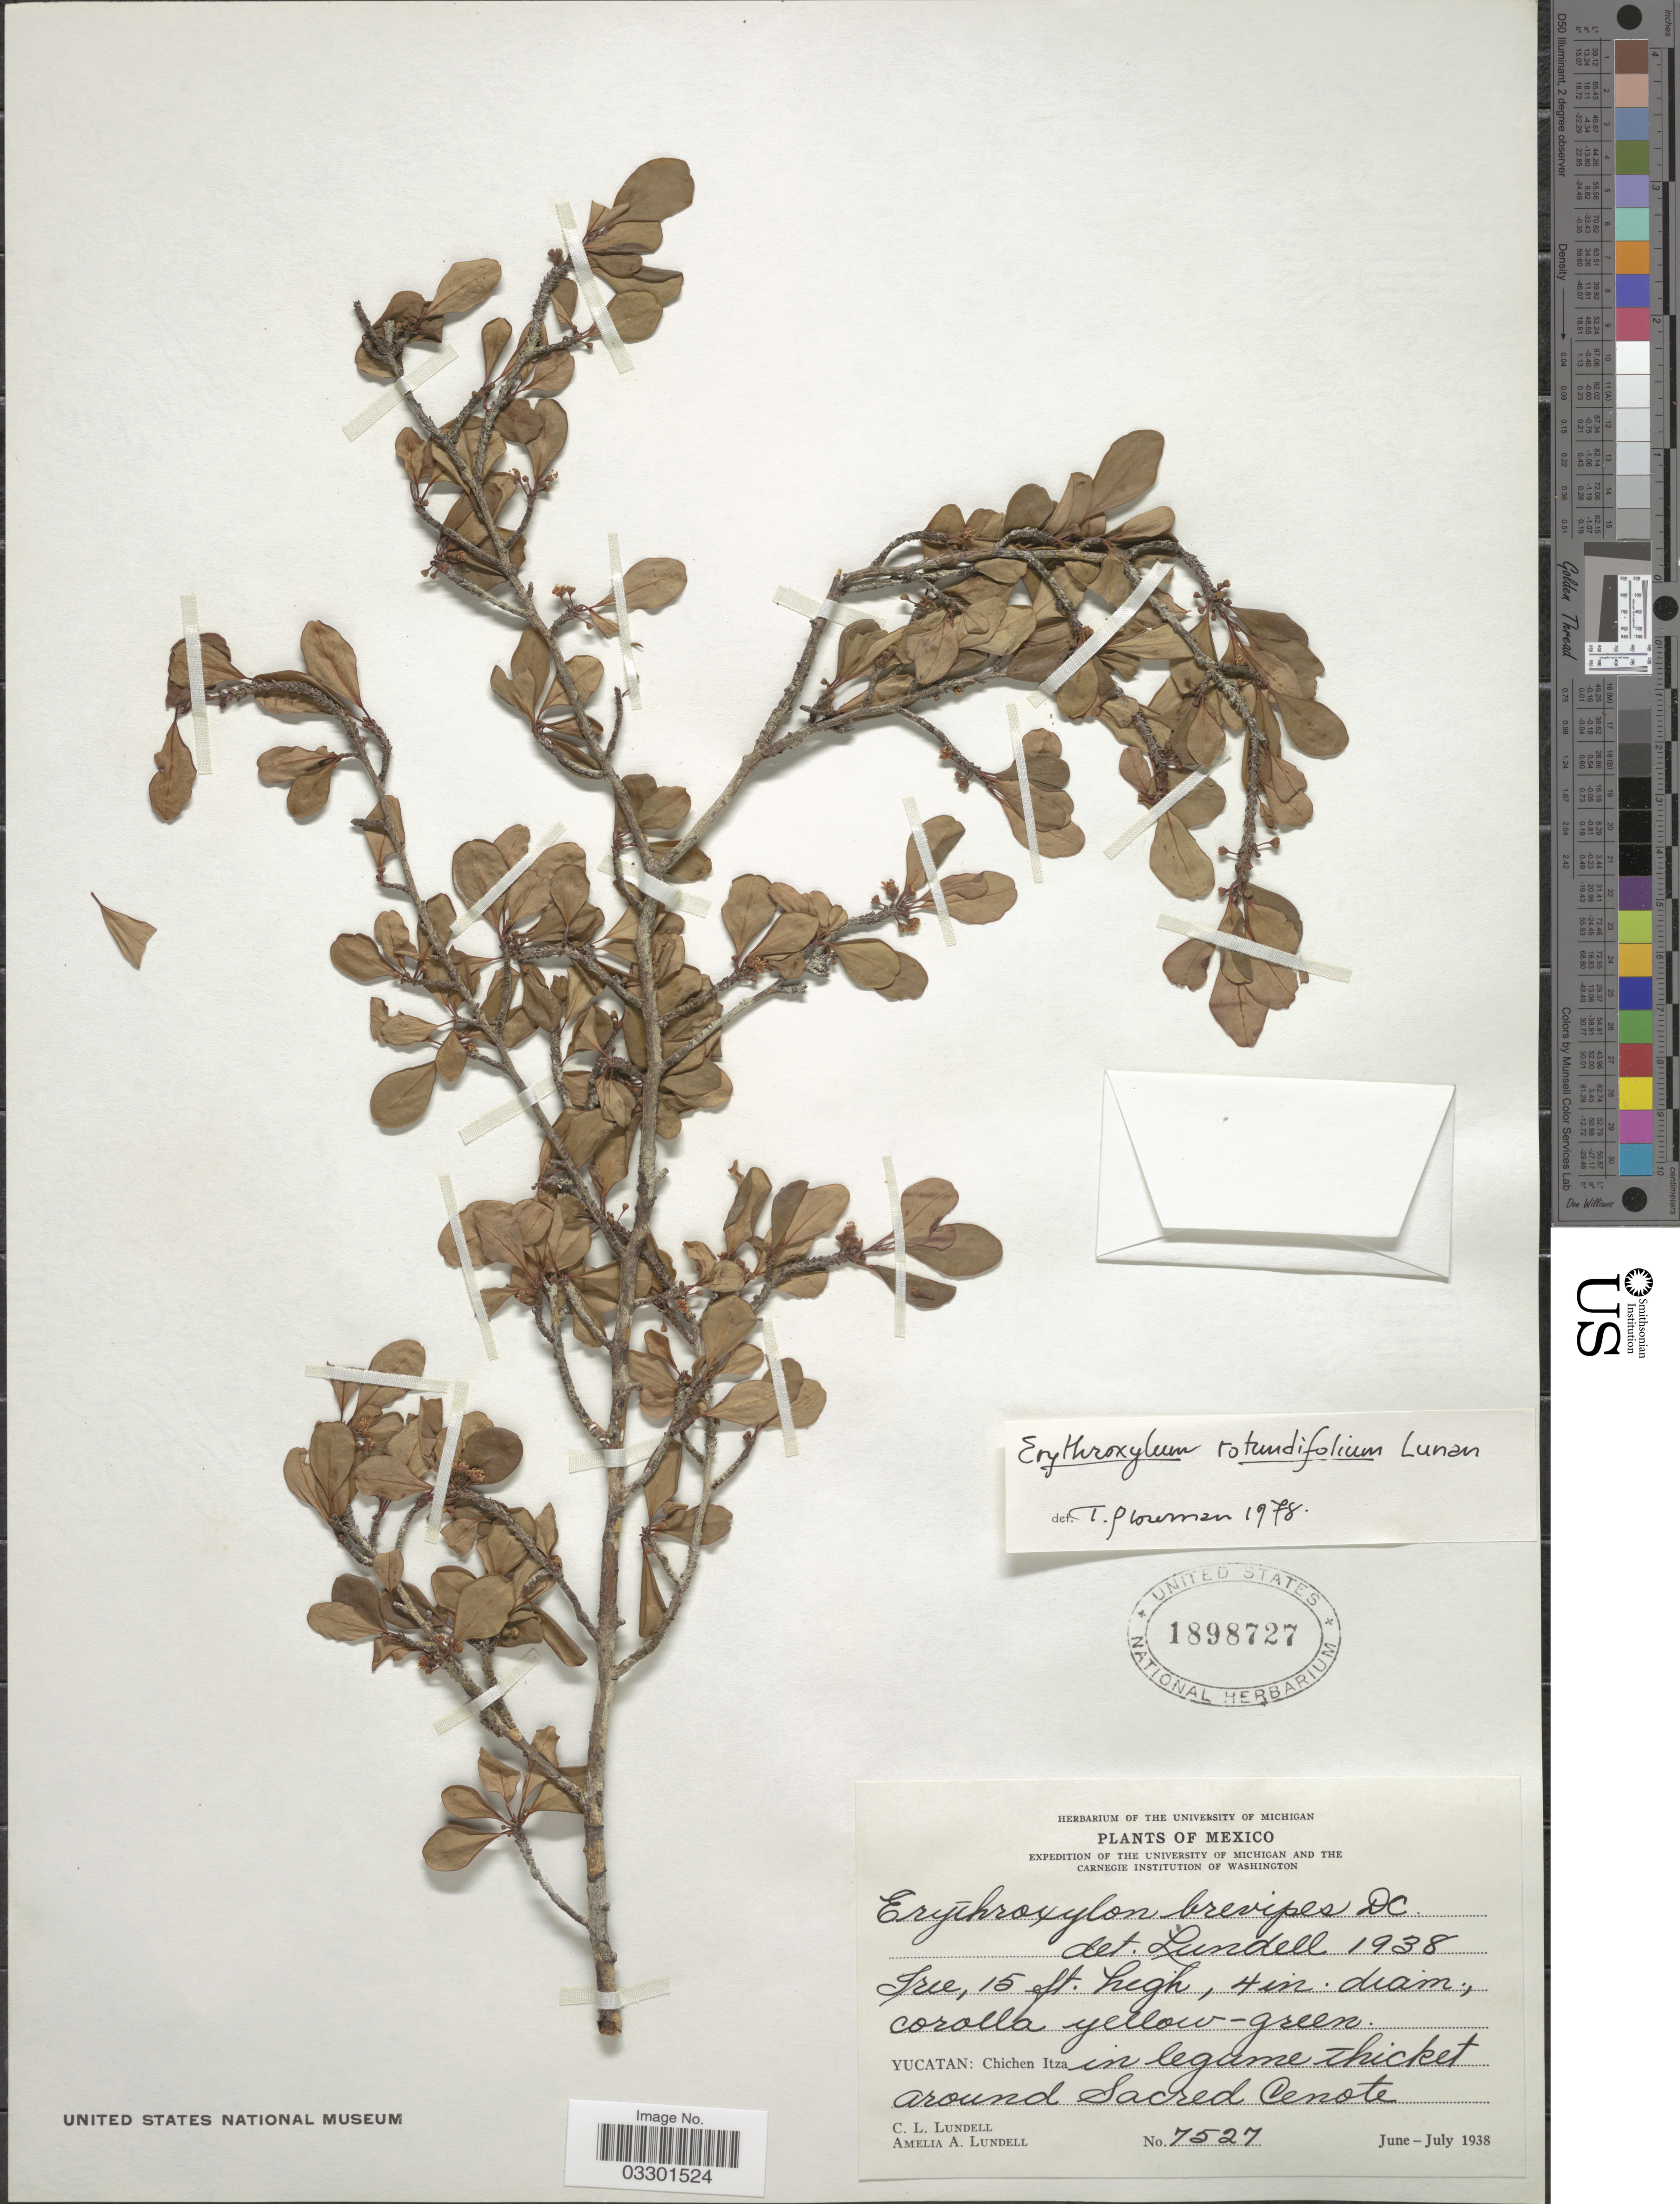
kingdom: Plantae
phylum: Tracheophyta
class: Magnoliopsida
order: Malpighiales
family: Erythroxylaceae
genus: Erythroxylum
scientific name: Erythroxylum rotundifolium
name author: Lunan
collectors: C. L. Lundell & A. A. Lundell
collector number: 7527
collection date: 1938-06/1938-07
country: Mexico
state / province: Yucatán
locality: Chichen Itza in legume thicket around Sacred Cenote.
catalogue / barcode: US 1898727